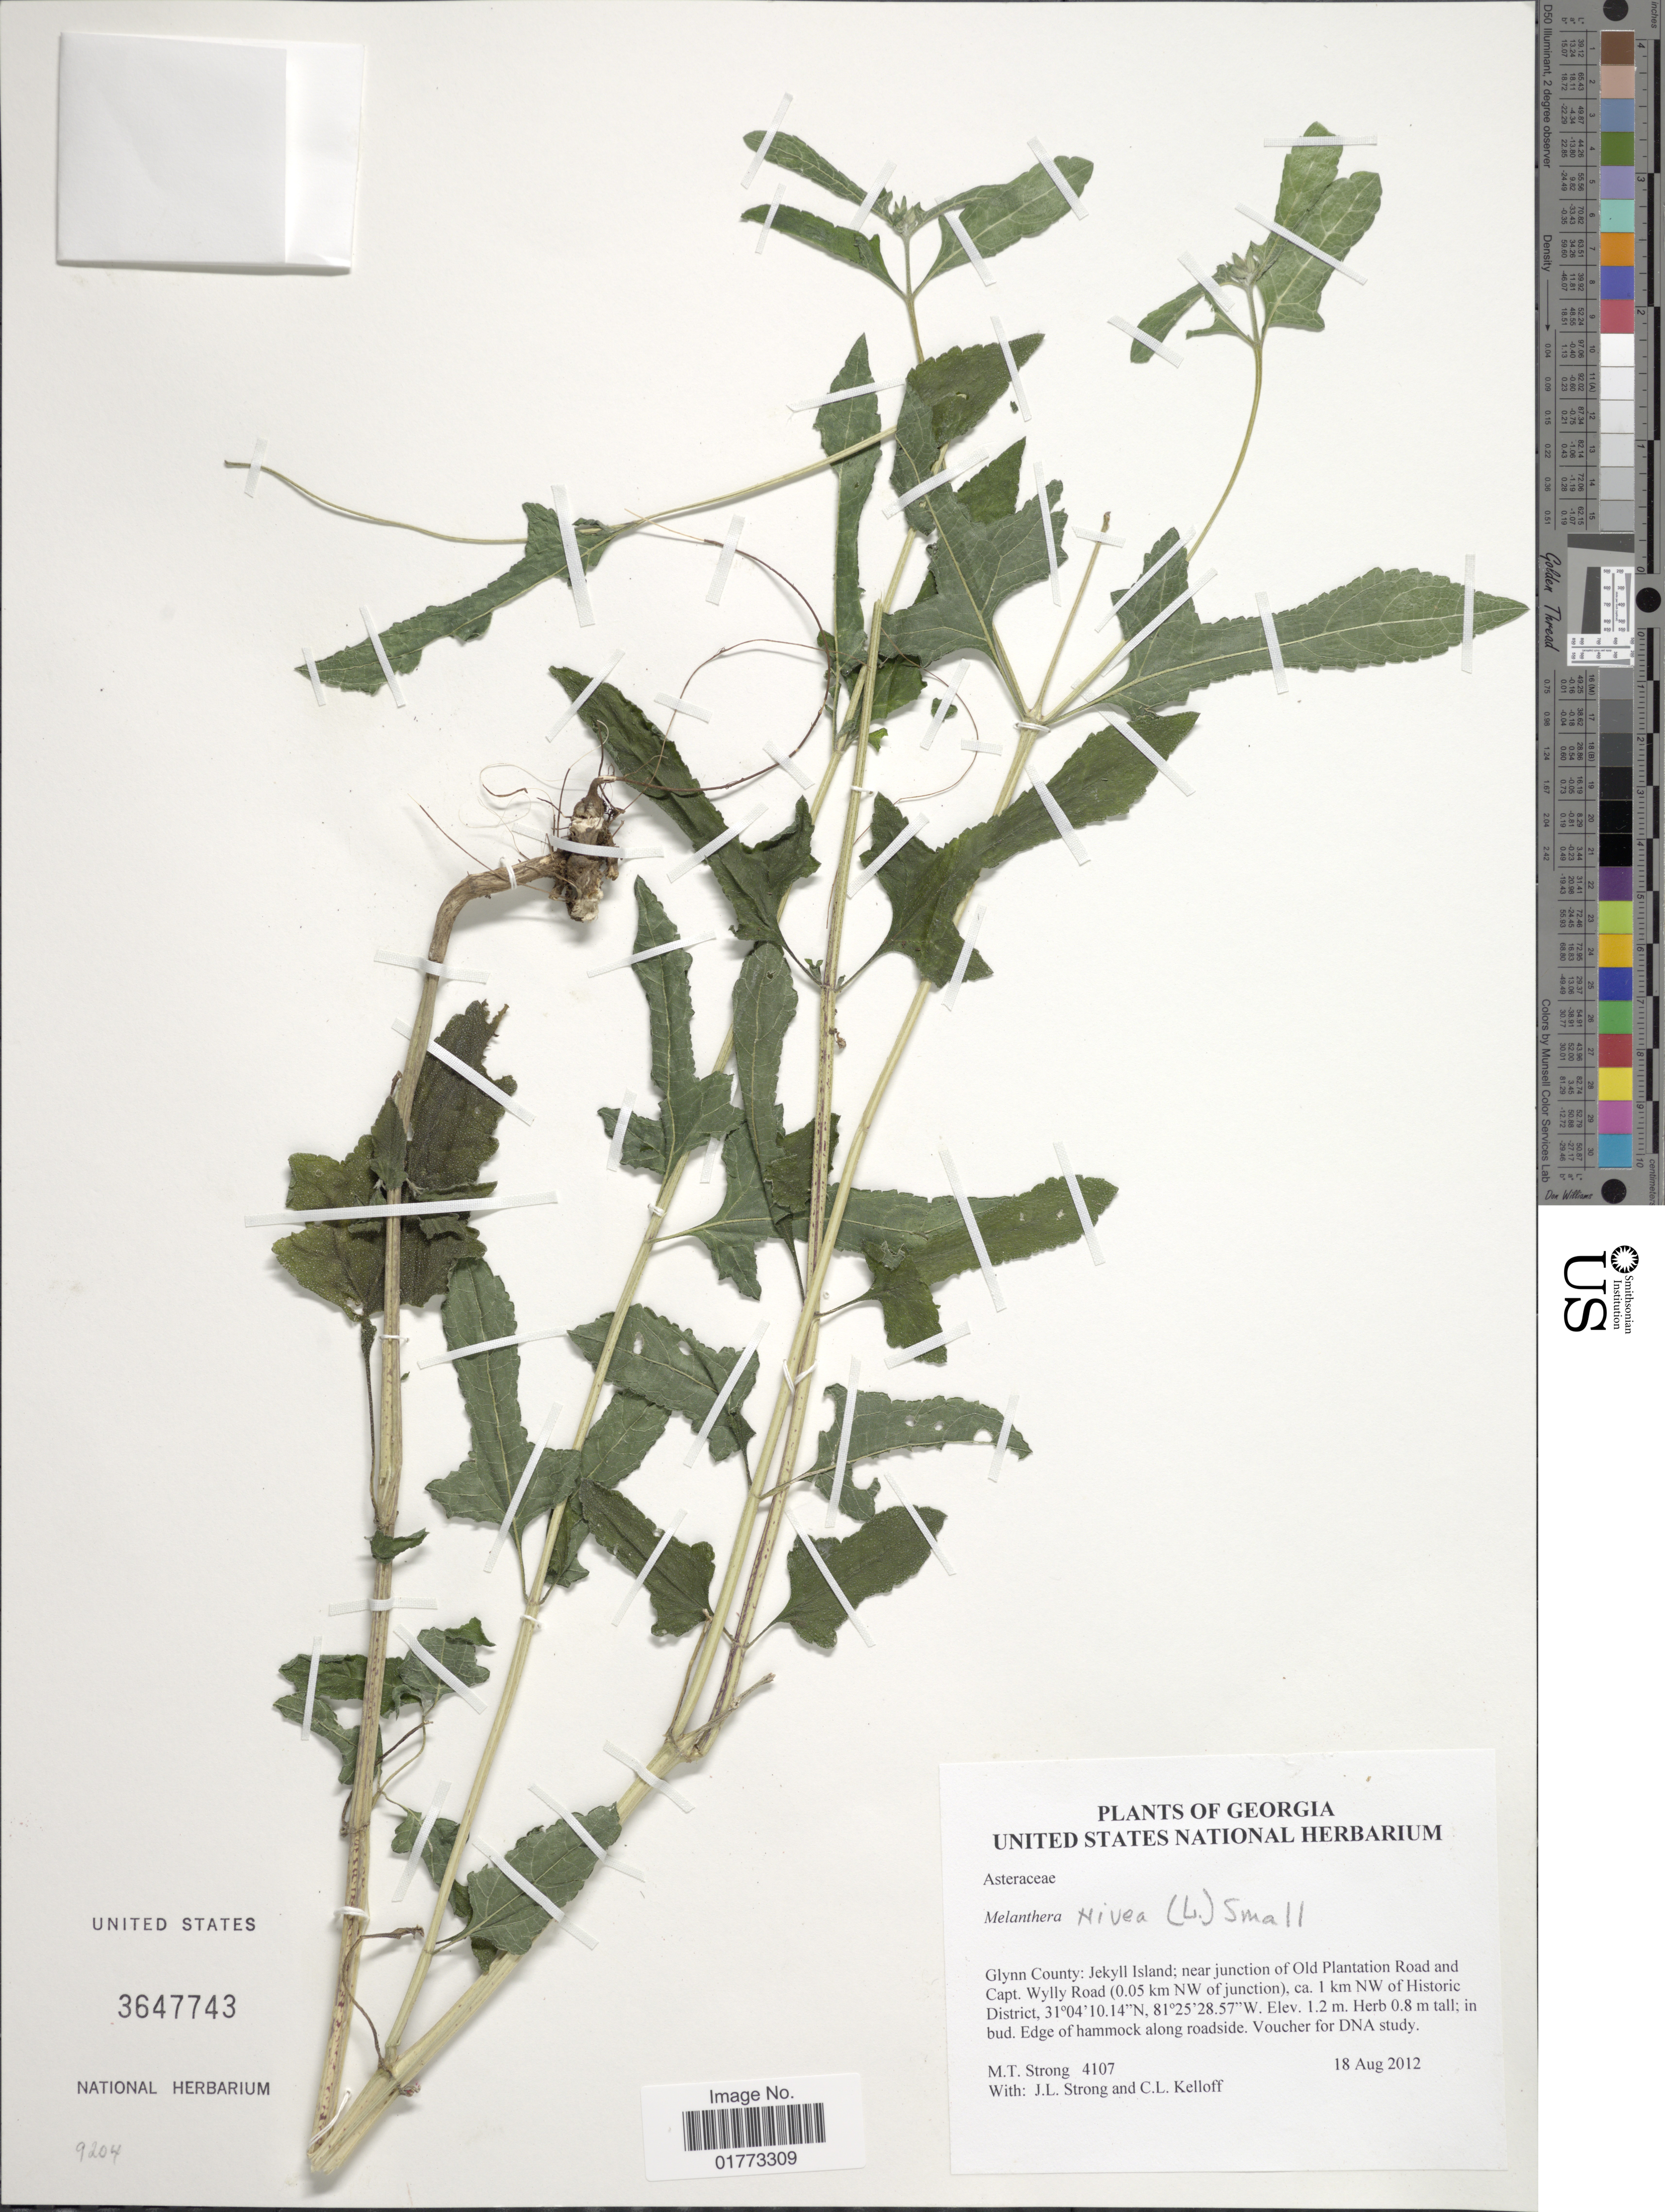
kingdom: Plantae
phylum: Tracheophyta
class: Magnoliopsida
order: Asterales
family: Asteraceae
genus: Melanthera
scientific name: Melanthera nivea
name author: (L.) Small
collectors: M. T. Strong, J. L. Strong & C. L. Kelloff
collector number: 4107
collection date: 2012-08-18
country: United States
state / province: Georgia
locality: Glynn County: Jekyll Island; near junction of Old Plantation Road and Capt. Wylly Road (0.05 km NW of junction), ca. 1 km NW of Historic District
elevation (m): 1.2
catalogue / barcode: US 3647743